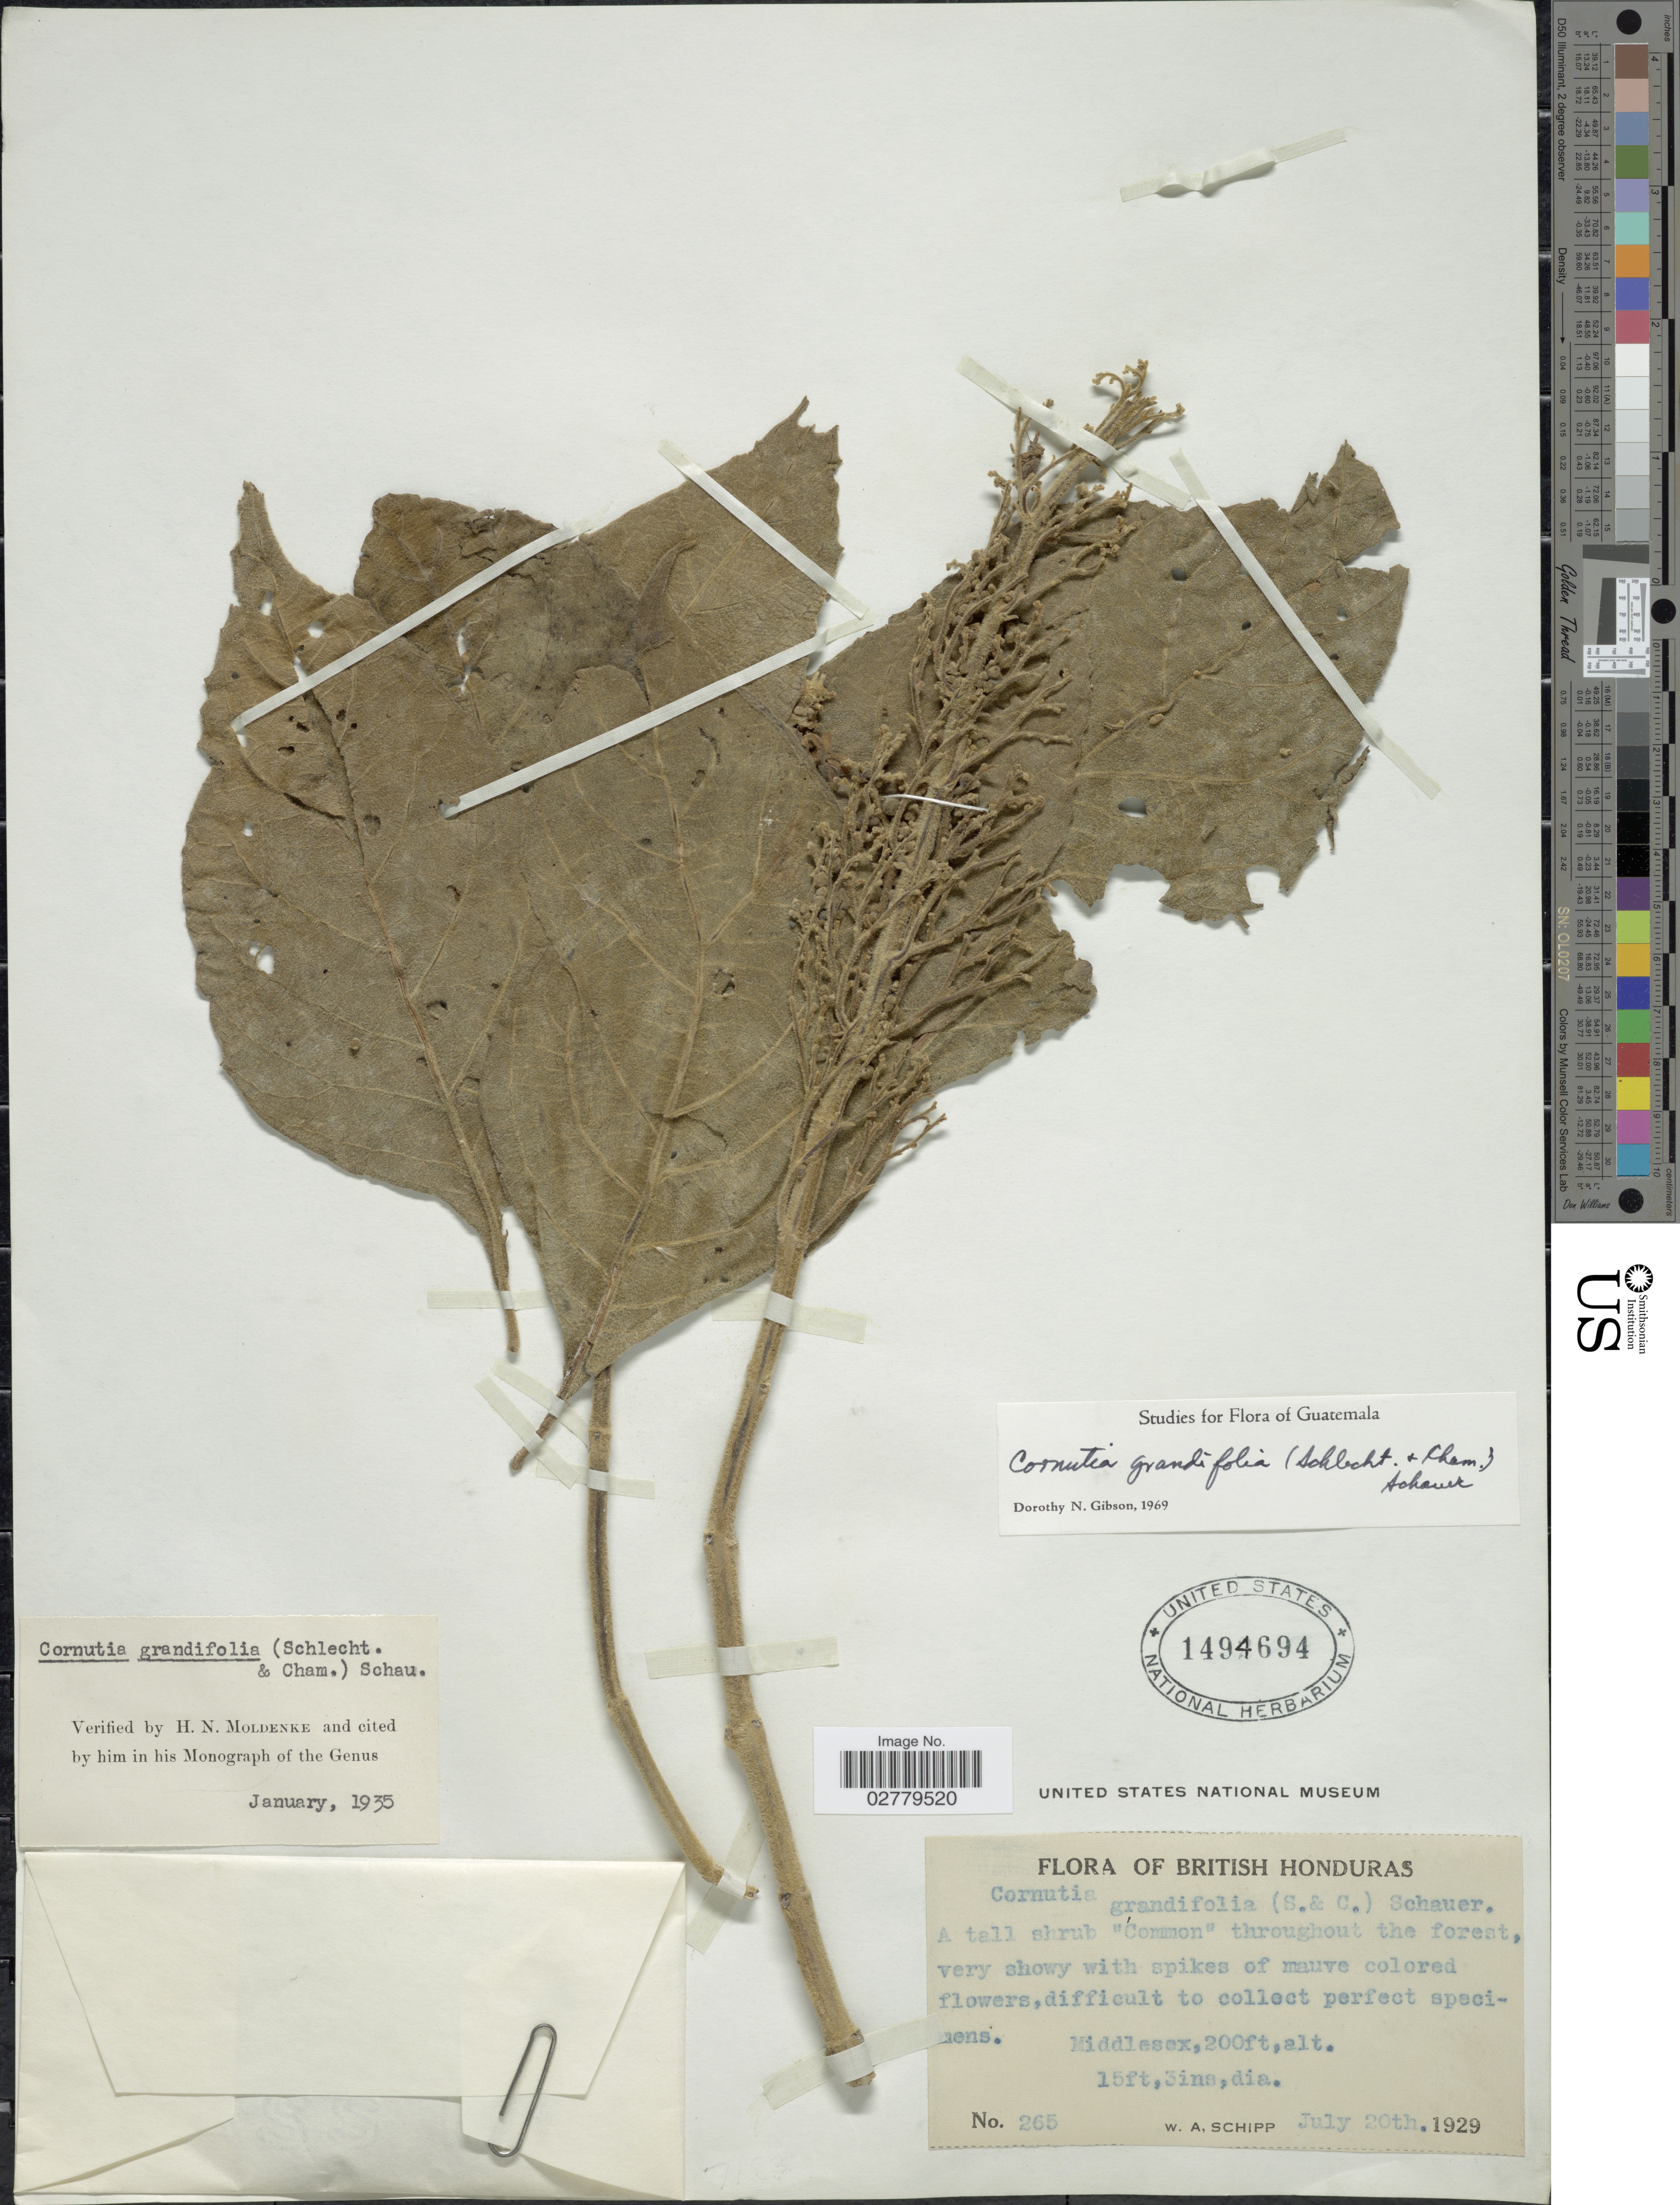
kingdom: Plantae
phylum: Tracheophyta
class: Magnoliopsida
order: Lamiales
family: Lamiaceae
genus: Cornutia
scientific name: Cornutia grandifolia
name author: (Cham. & Schltdl.) Schauer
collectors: W. Schipp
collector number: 265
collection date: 1929-07-20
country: Belize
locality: British Honduras. Middlesex.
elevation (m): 61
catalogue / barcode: US 1494694